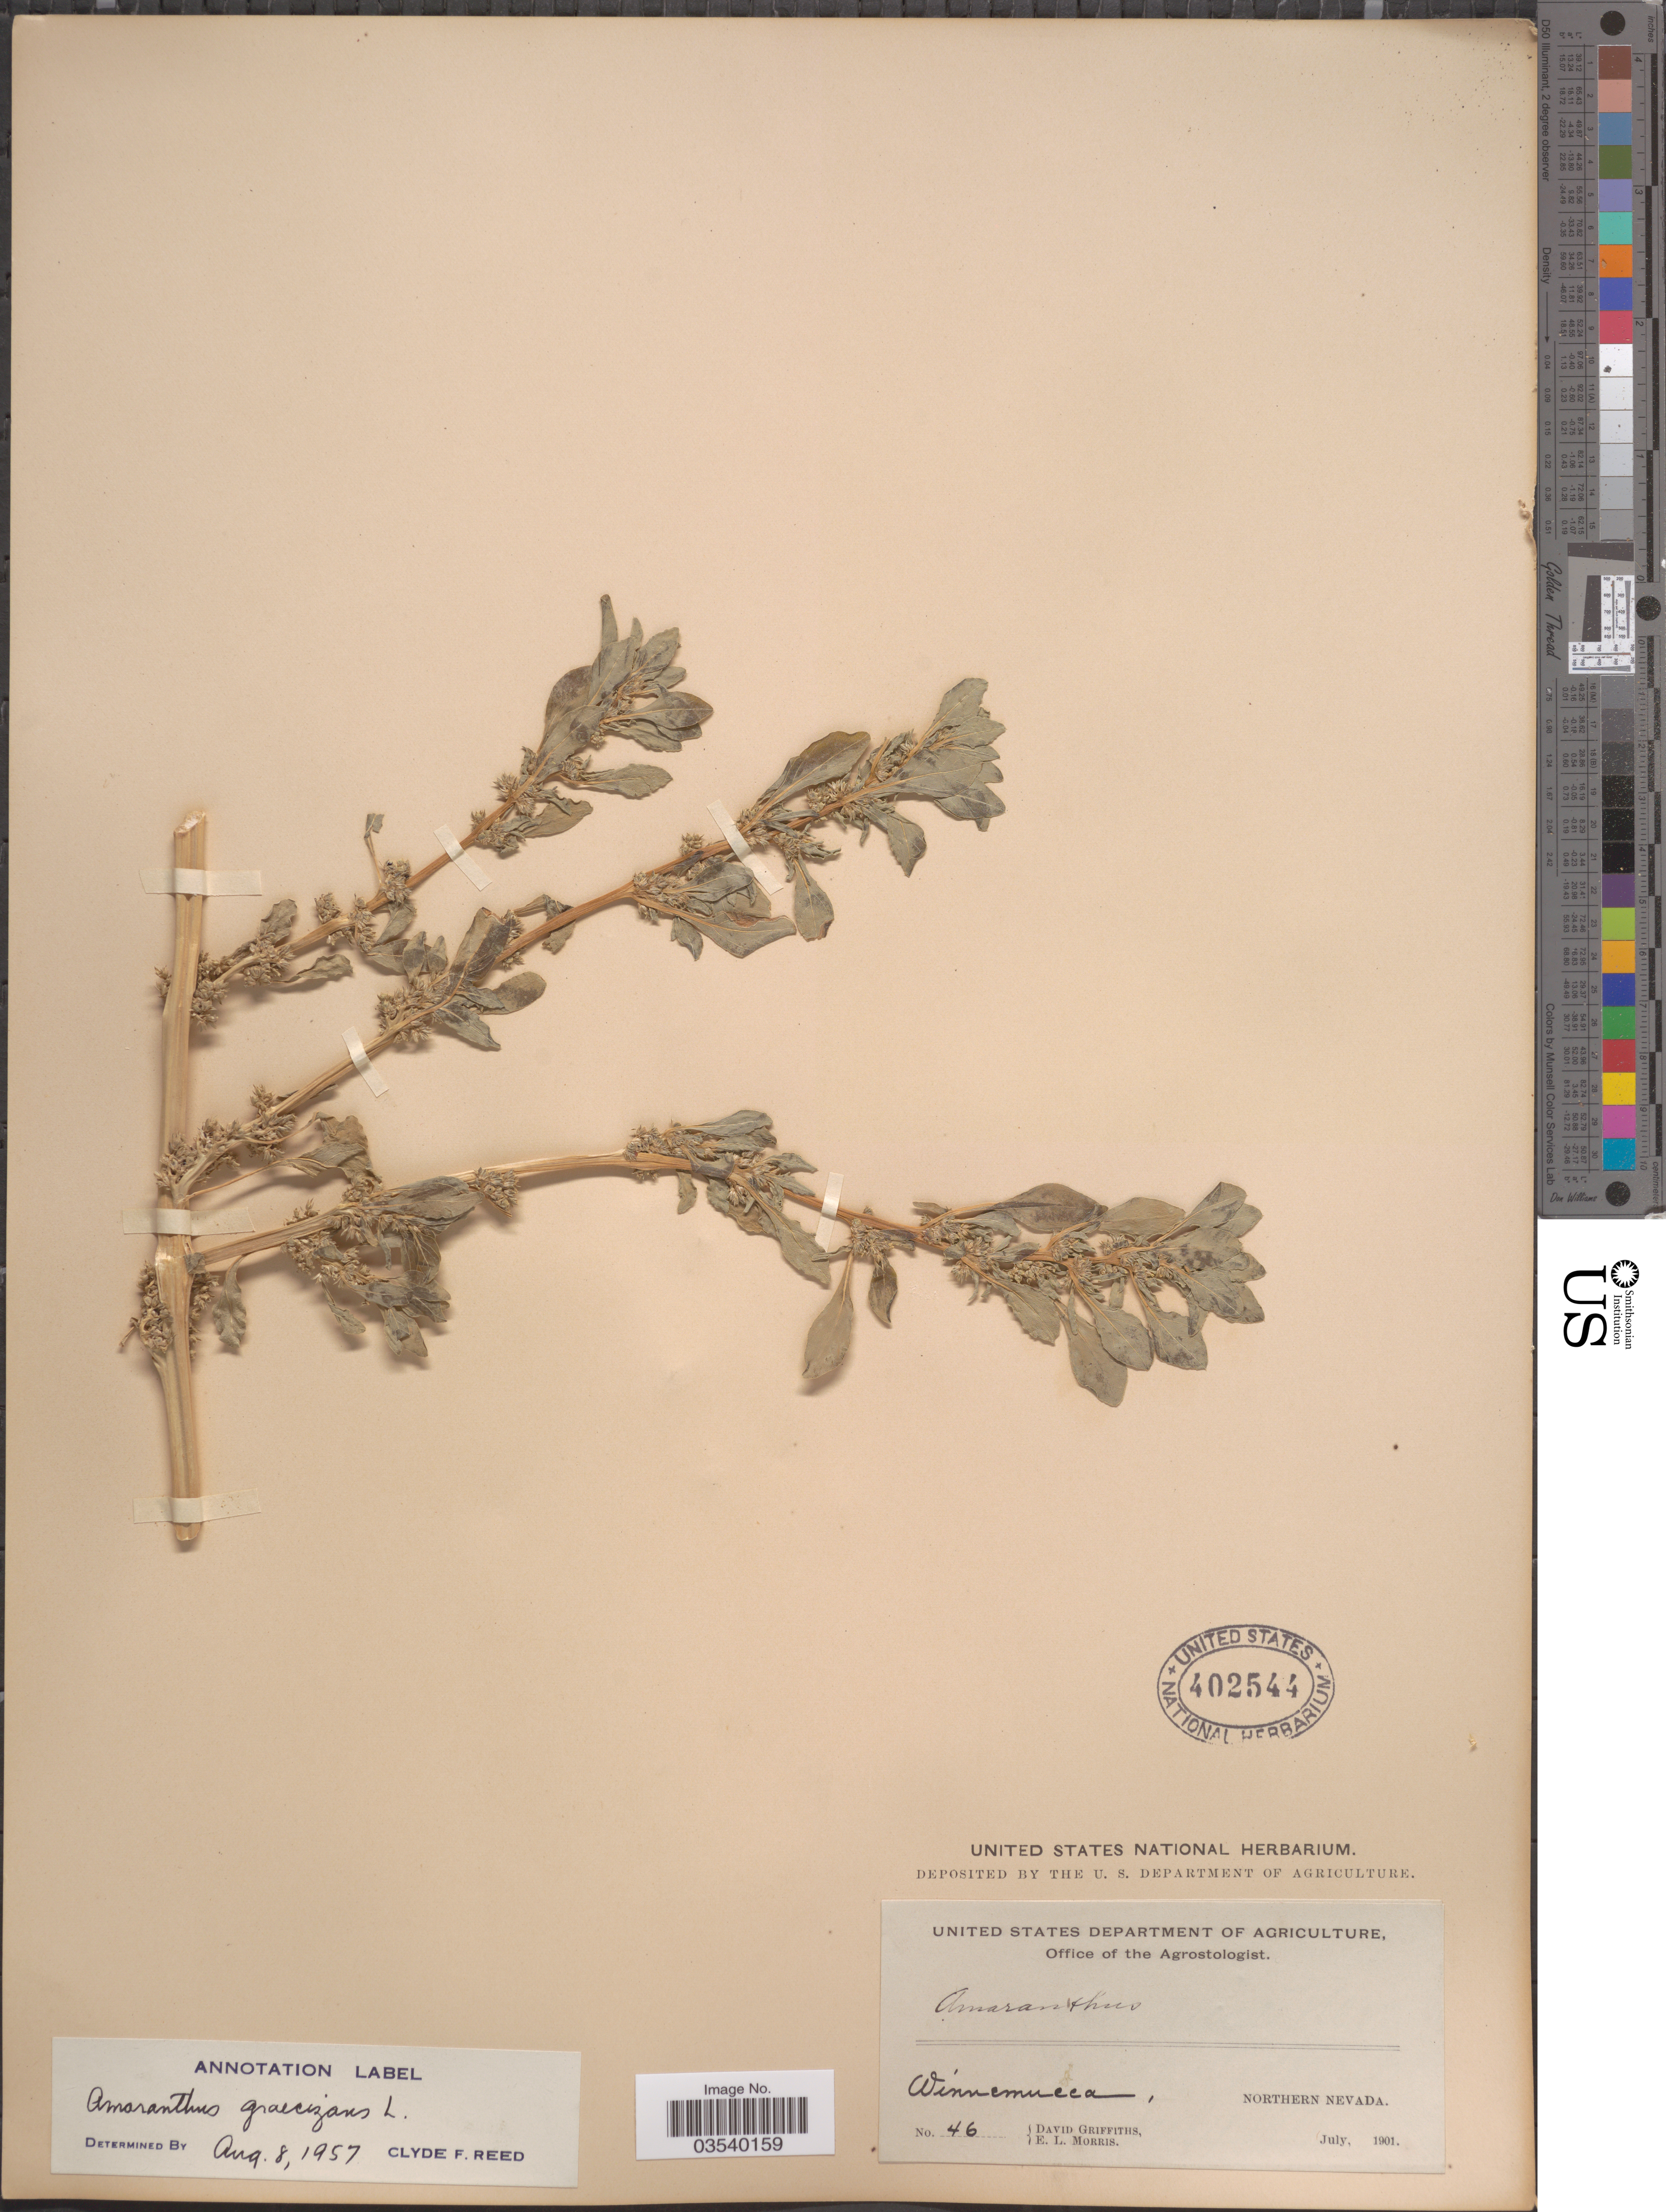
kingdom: Plantae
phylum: Tracheophyta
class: Magnoliopsida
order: Caryophyllales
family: Amaranthaceae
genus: Amaranthus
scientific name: Amaranthus blitoides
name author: S. Watson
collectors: D. Griffiths & E. Morris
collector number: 46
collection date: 1901-07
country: United States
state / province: Nevada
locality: Winnemucca. Northern Nevada.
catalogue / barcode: US 402544